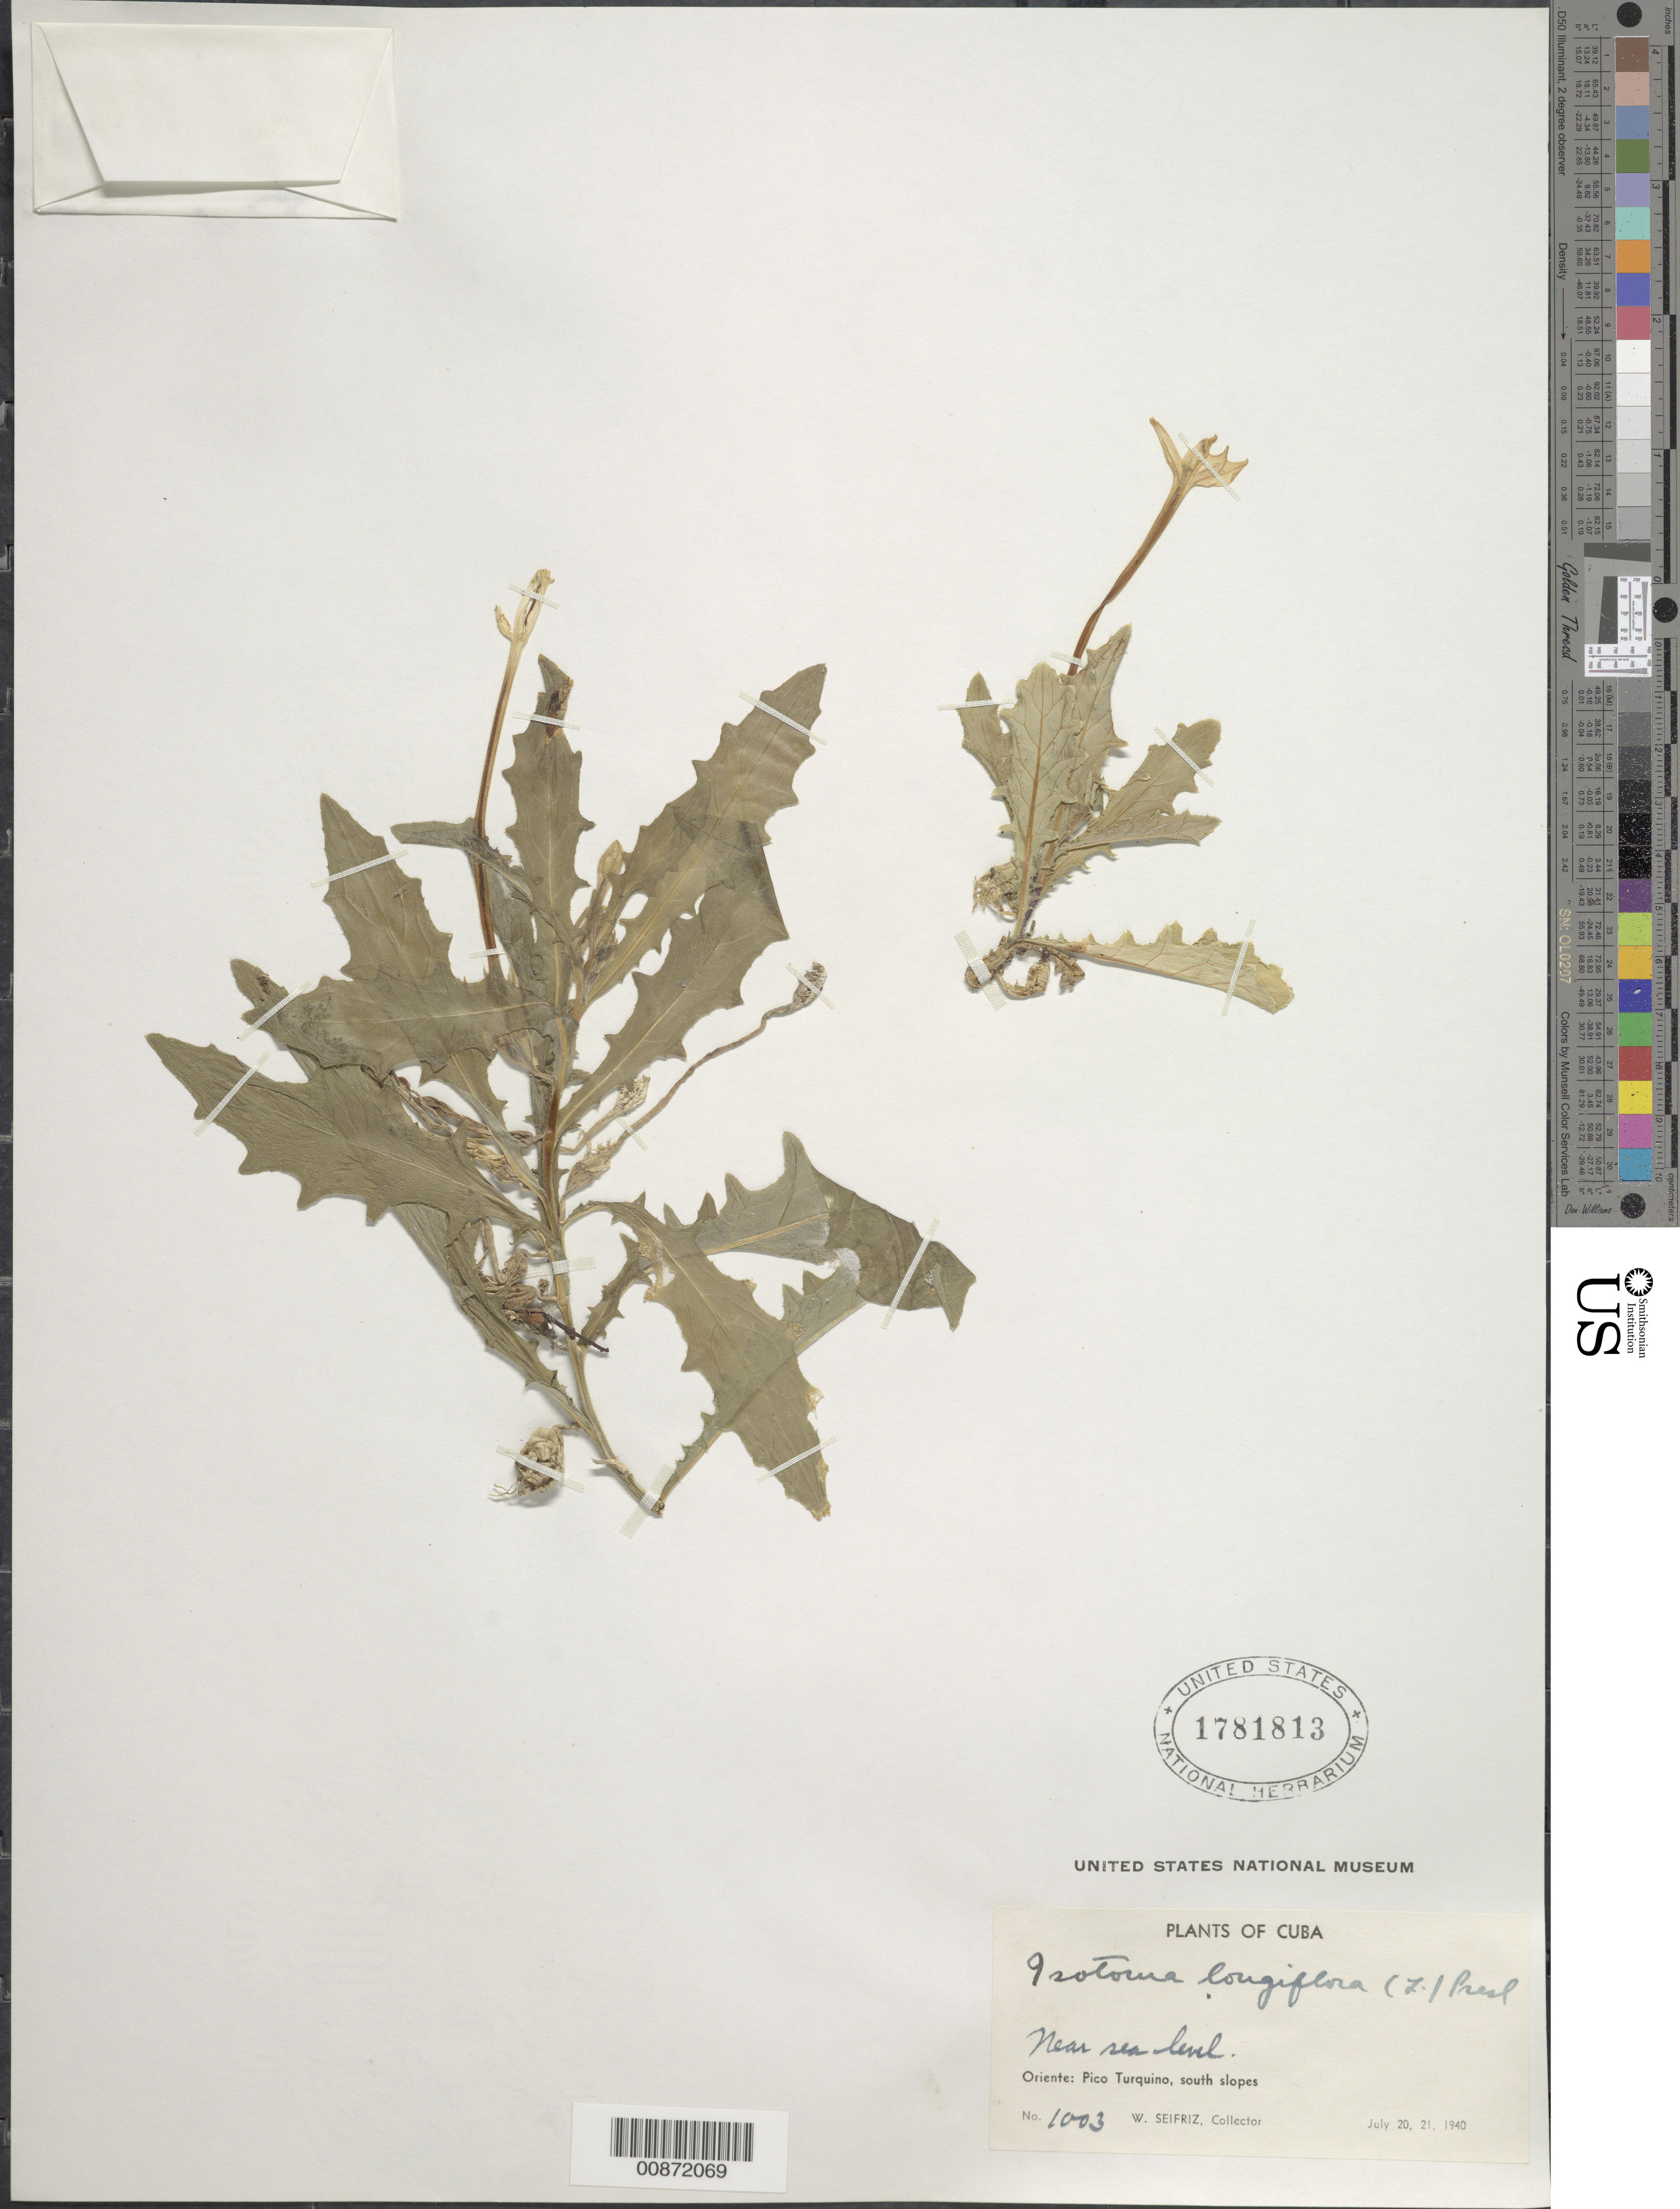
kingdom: Plantae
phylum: Tracheophyta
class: Magnoliopsida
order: Asterales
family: Campanulaceae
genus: Hippobroma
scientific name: Hippobroma longiflora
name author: (L.) G. Don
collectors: W. Seifriz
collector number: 1003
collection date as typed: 20 Jul 1940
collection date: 1940-07-20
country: Cuba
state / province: Oriente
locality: Pico Turquino, south slopes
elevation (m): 0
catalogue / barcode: US 1781813